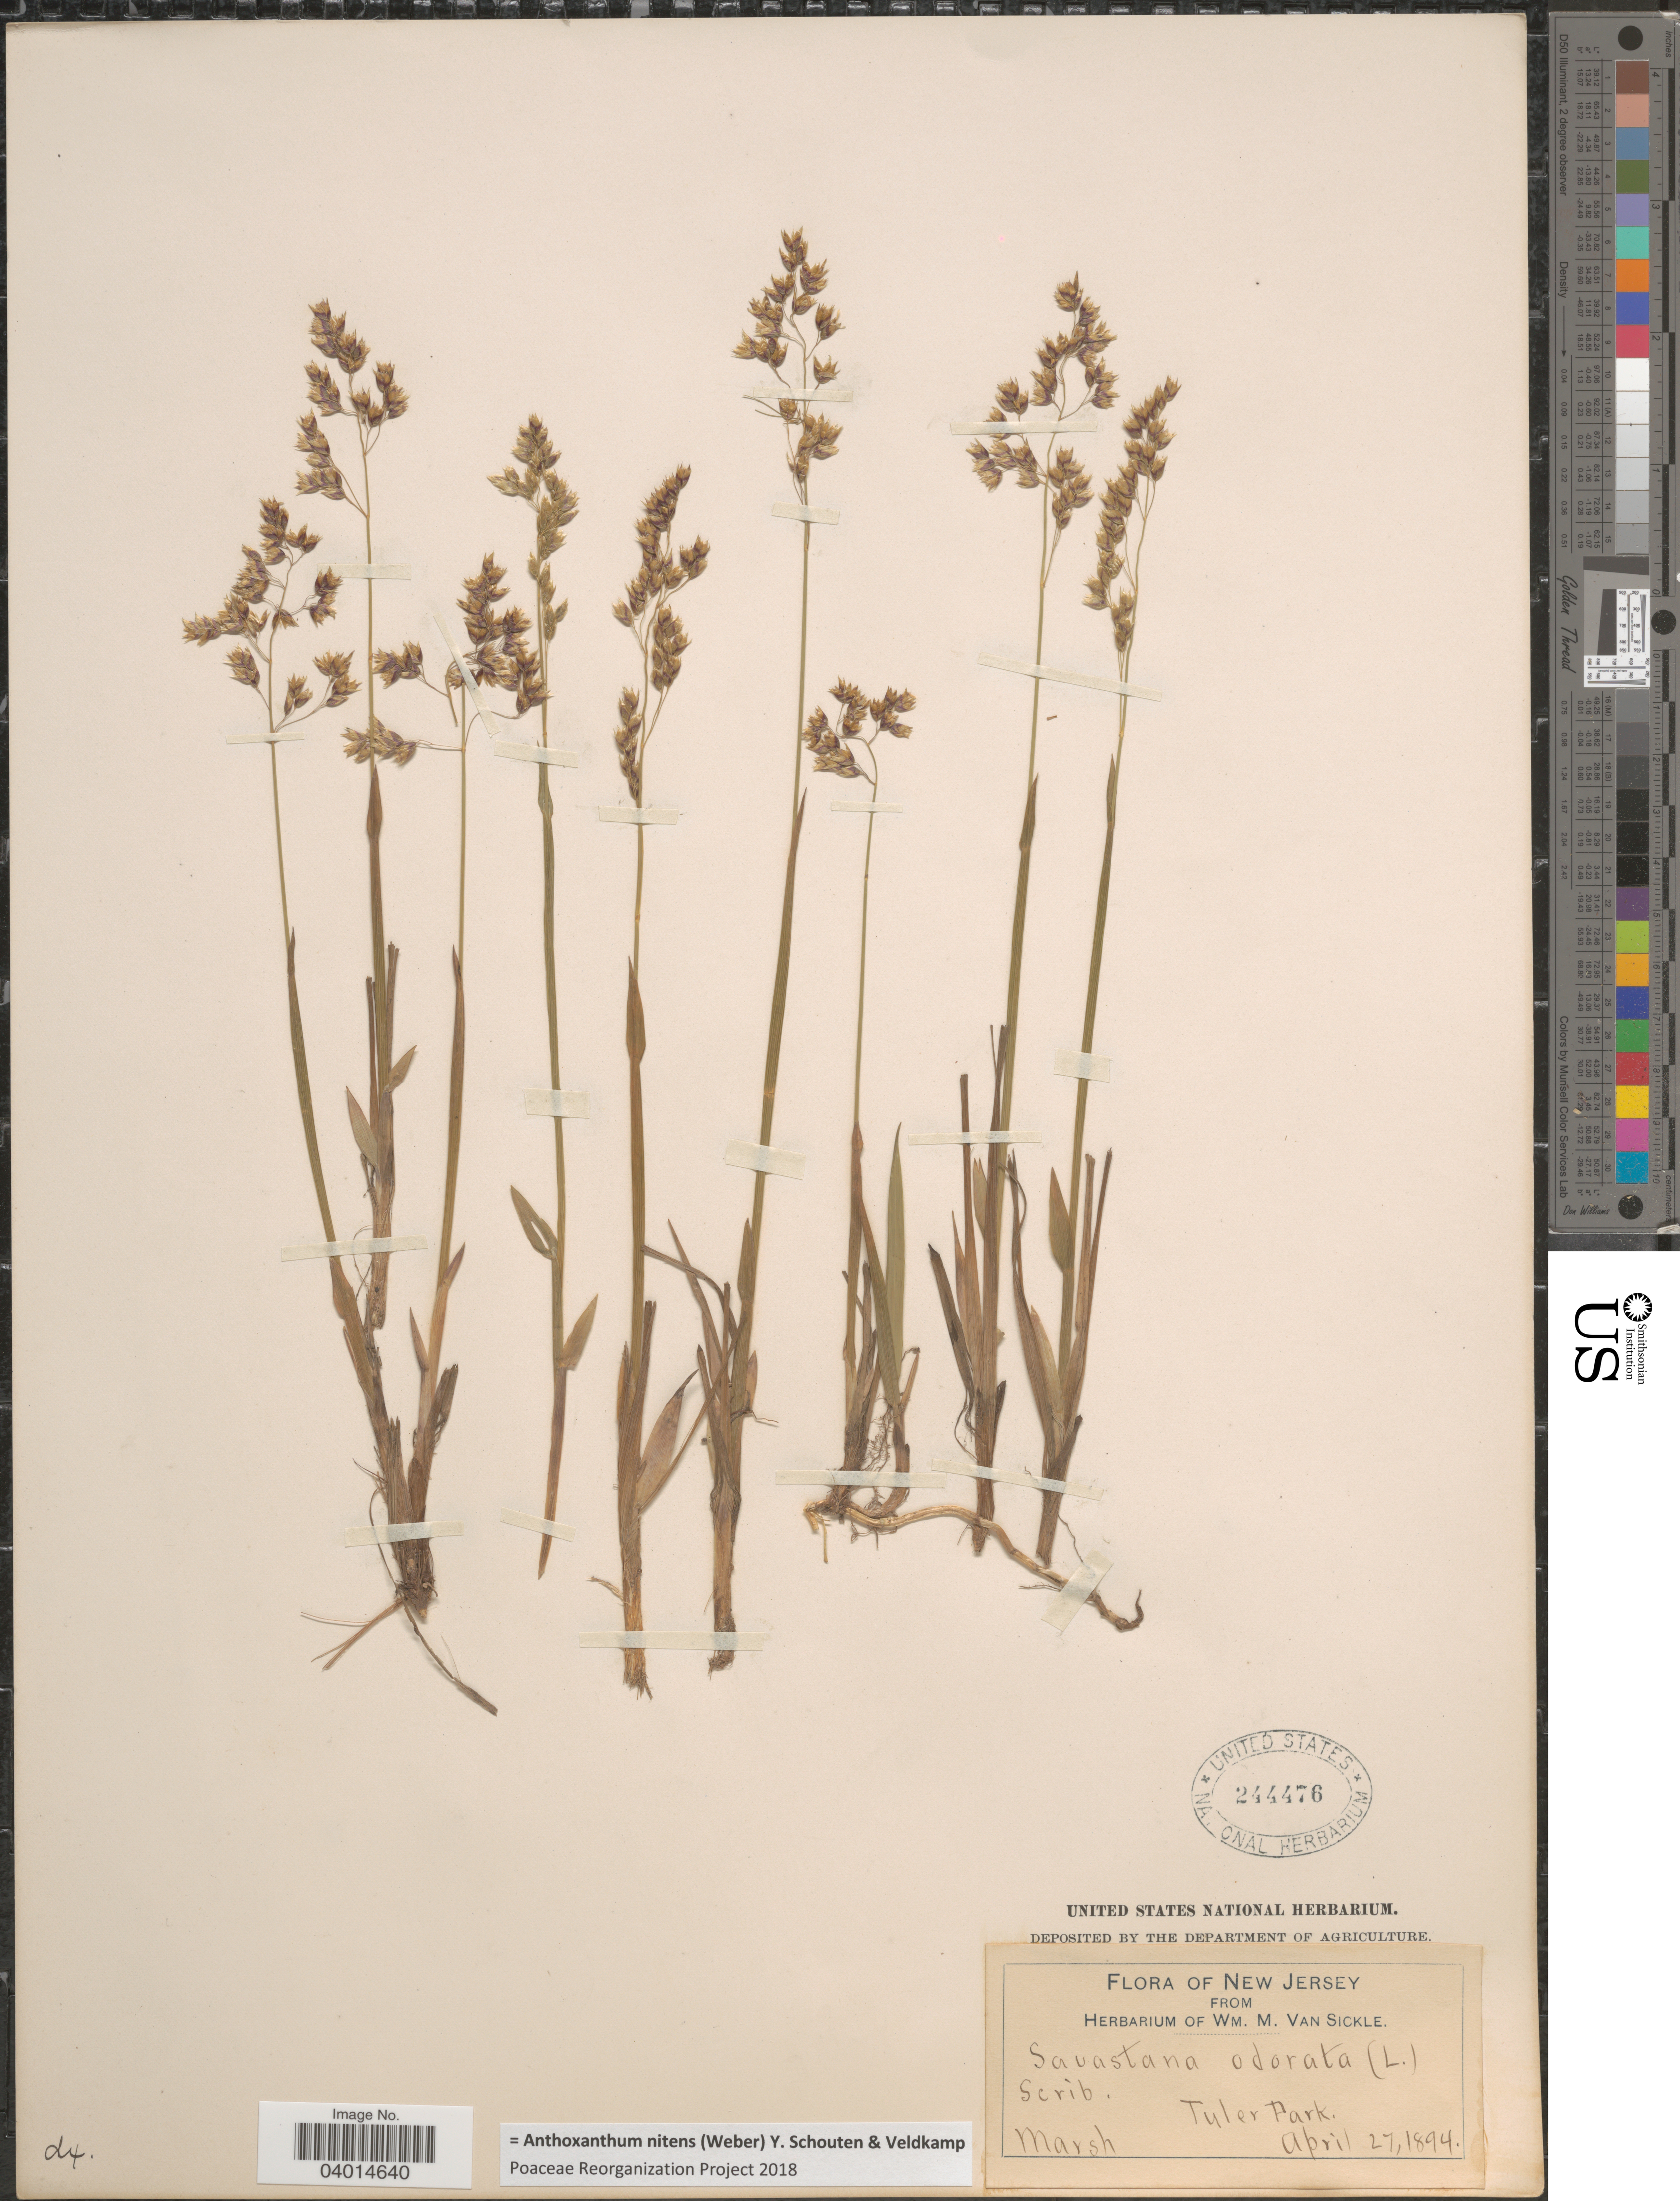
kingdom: Plantae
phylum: Tracheophyta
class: Liliopsida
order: Poales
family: Poaceae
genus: Anthoxanthum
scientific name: Anthoxanthum nitens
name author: (G.H. Weber) R.T.A. Schouten & Veldkamp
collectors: ex herb. Wm. M. Van Sickle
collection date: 1894-04-27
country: United States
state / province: New Jersey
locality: Tuler Park.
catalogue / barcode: US 244476